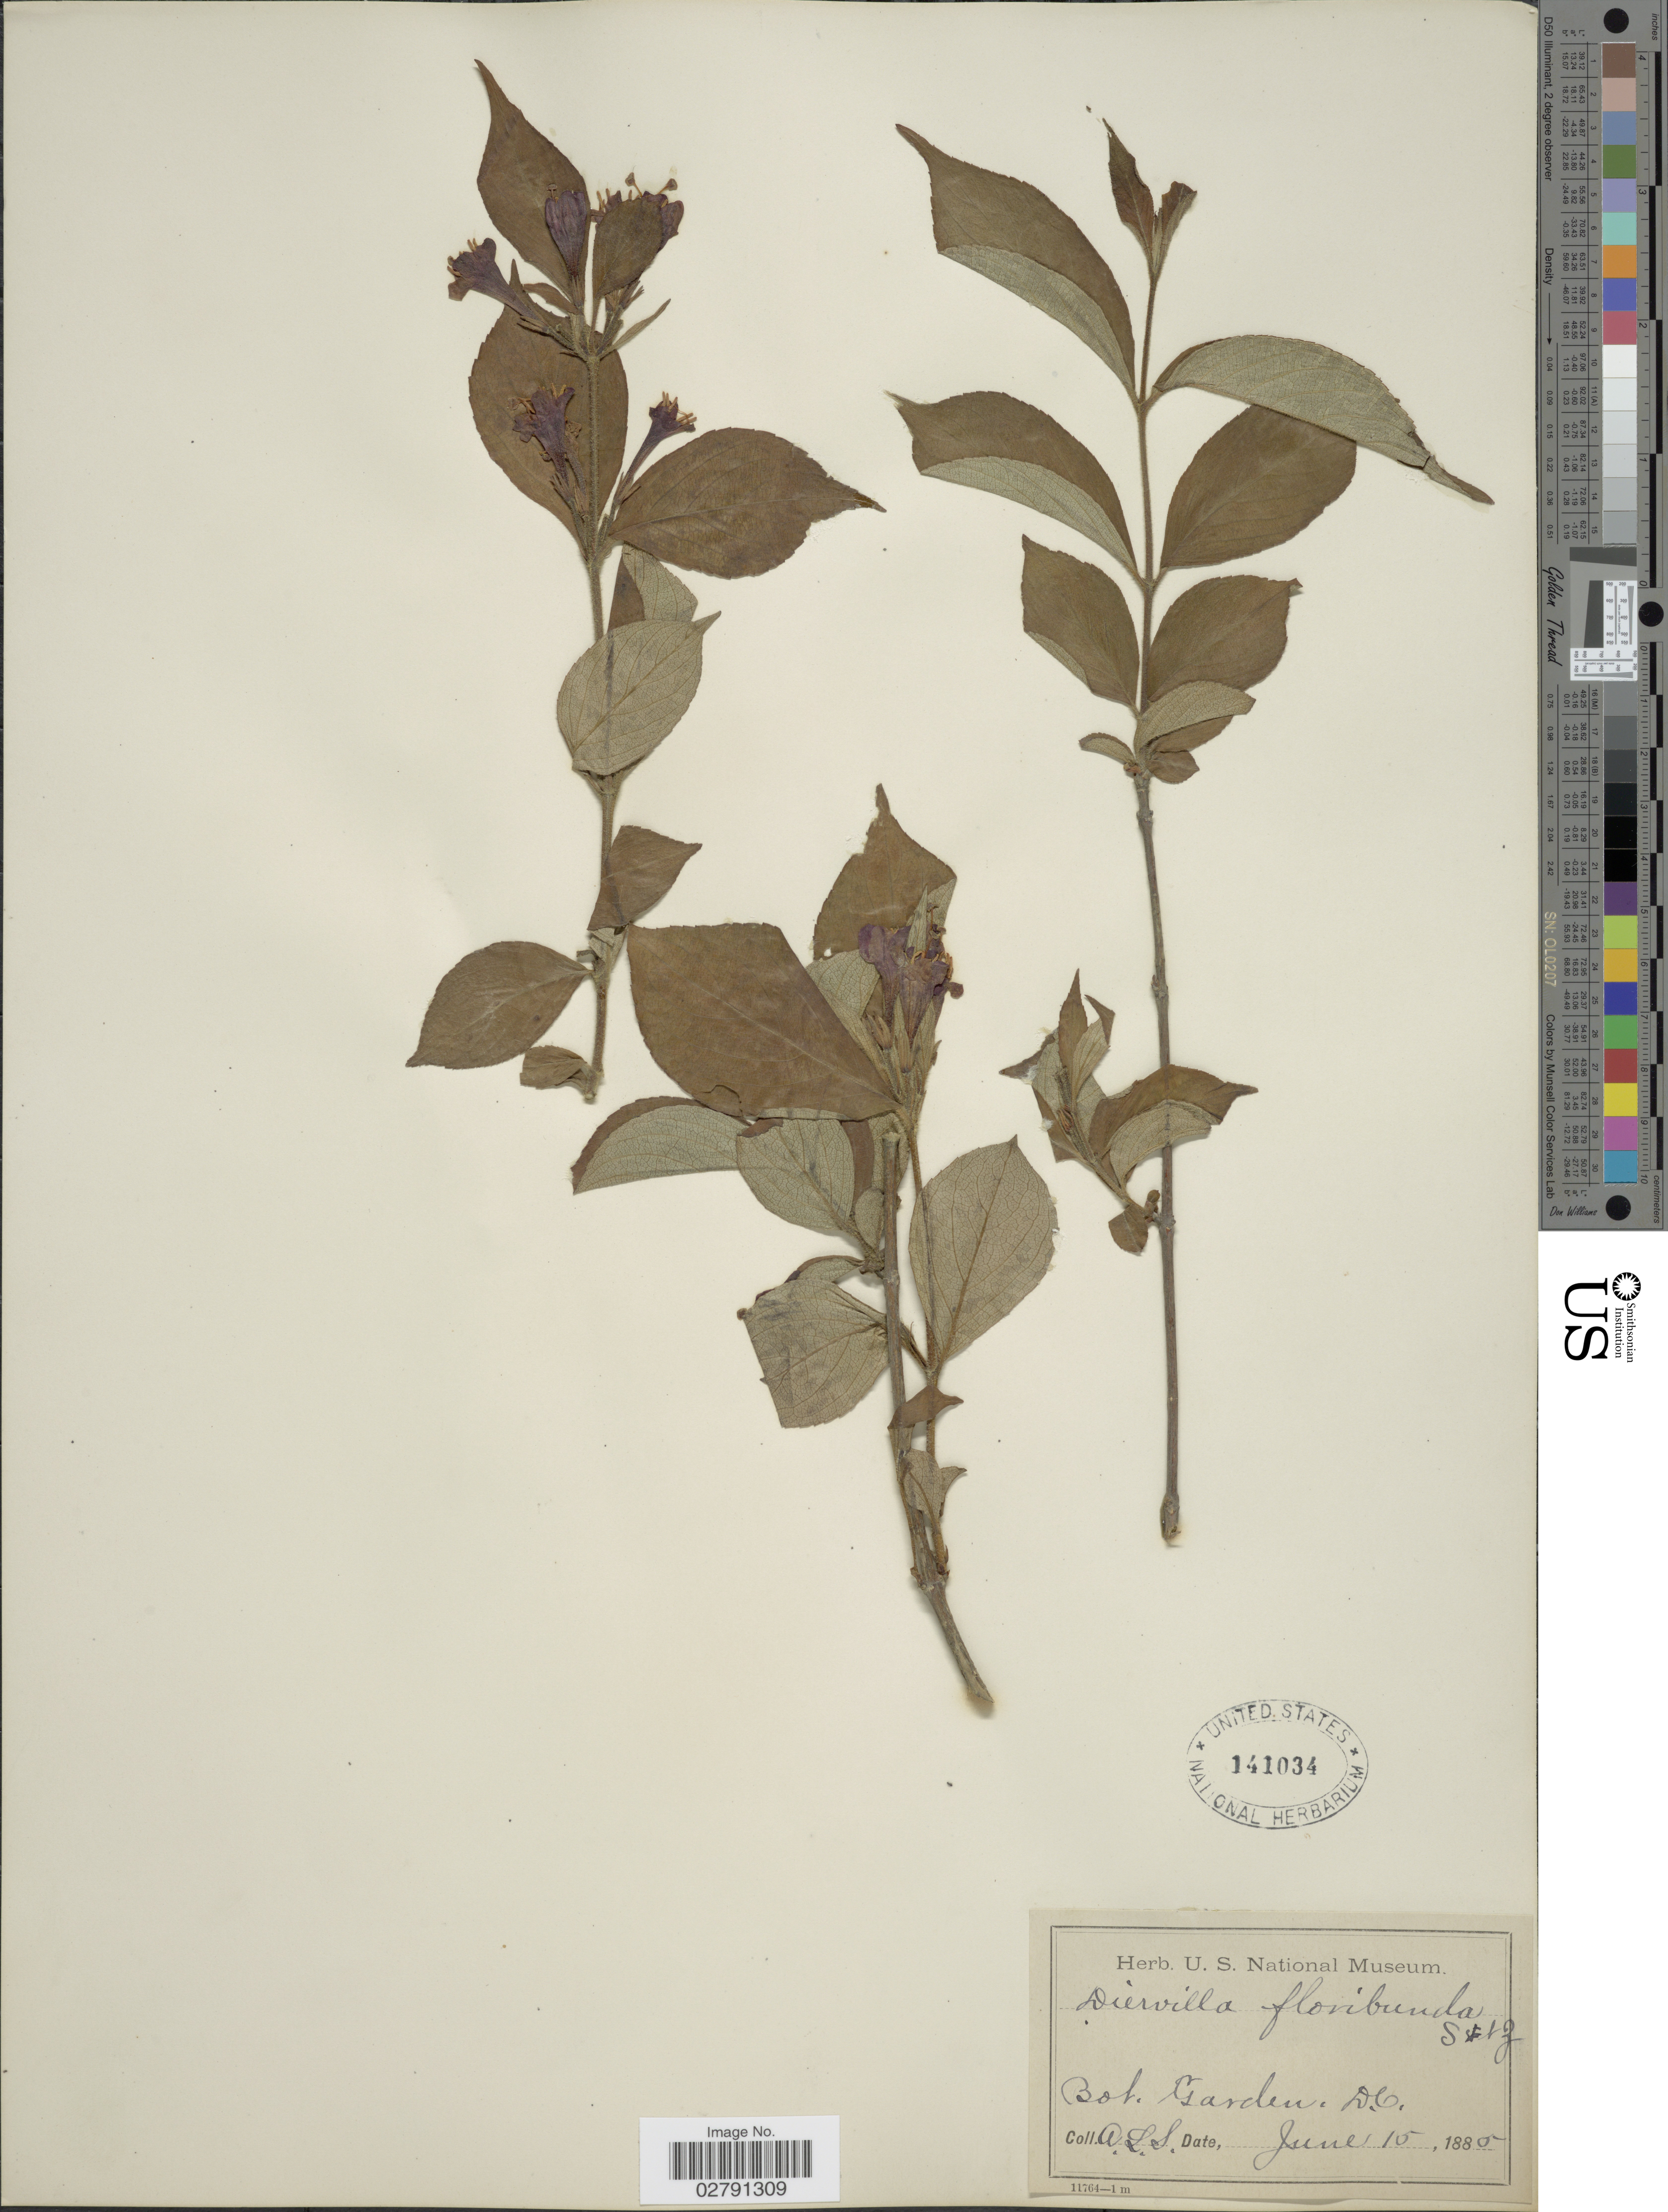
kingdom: Plantae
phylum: Tracheophyta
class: Magnoliopsida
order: Dipsacales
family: Caprifoliaceae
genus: Diervilla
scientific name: Diervilla japonica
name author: (Thunb.) DC.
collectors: A. L. S.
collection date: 1885-06-15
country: United States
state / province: District of Columbia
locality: Bot. Garden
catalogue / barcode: US 141034